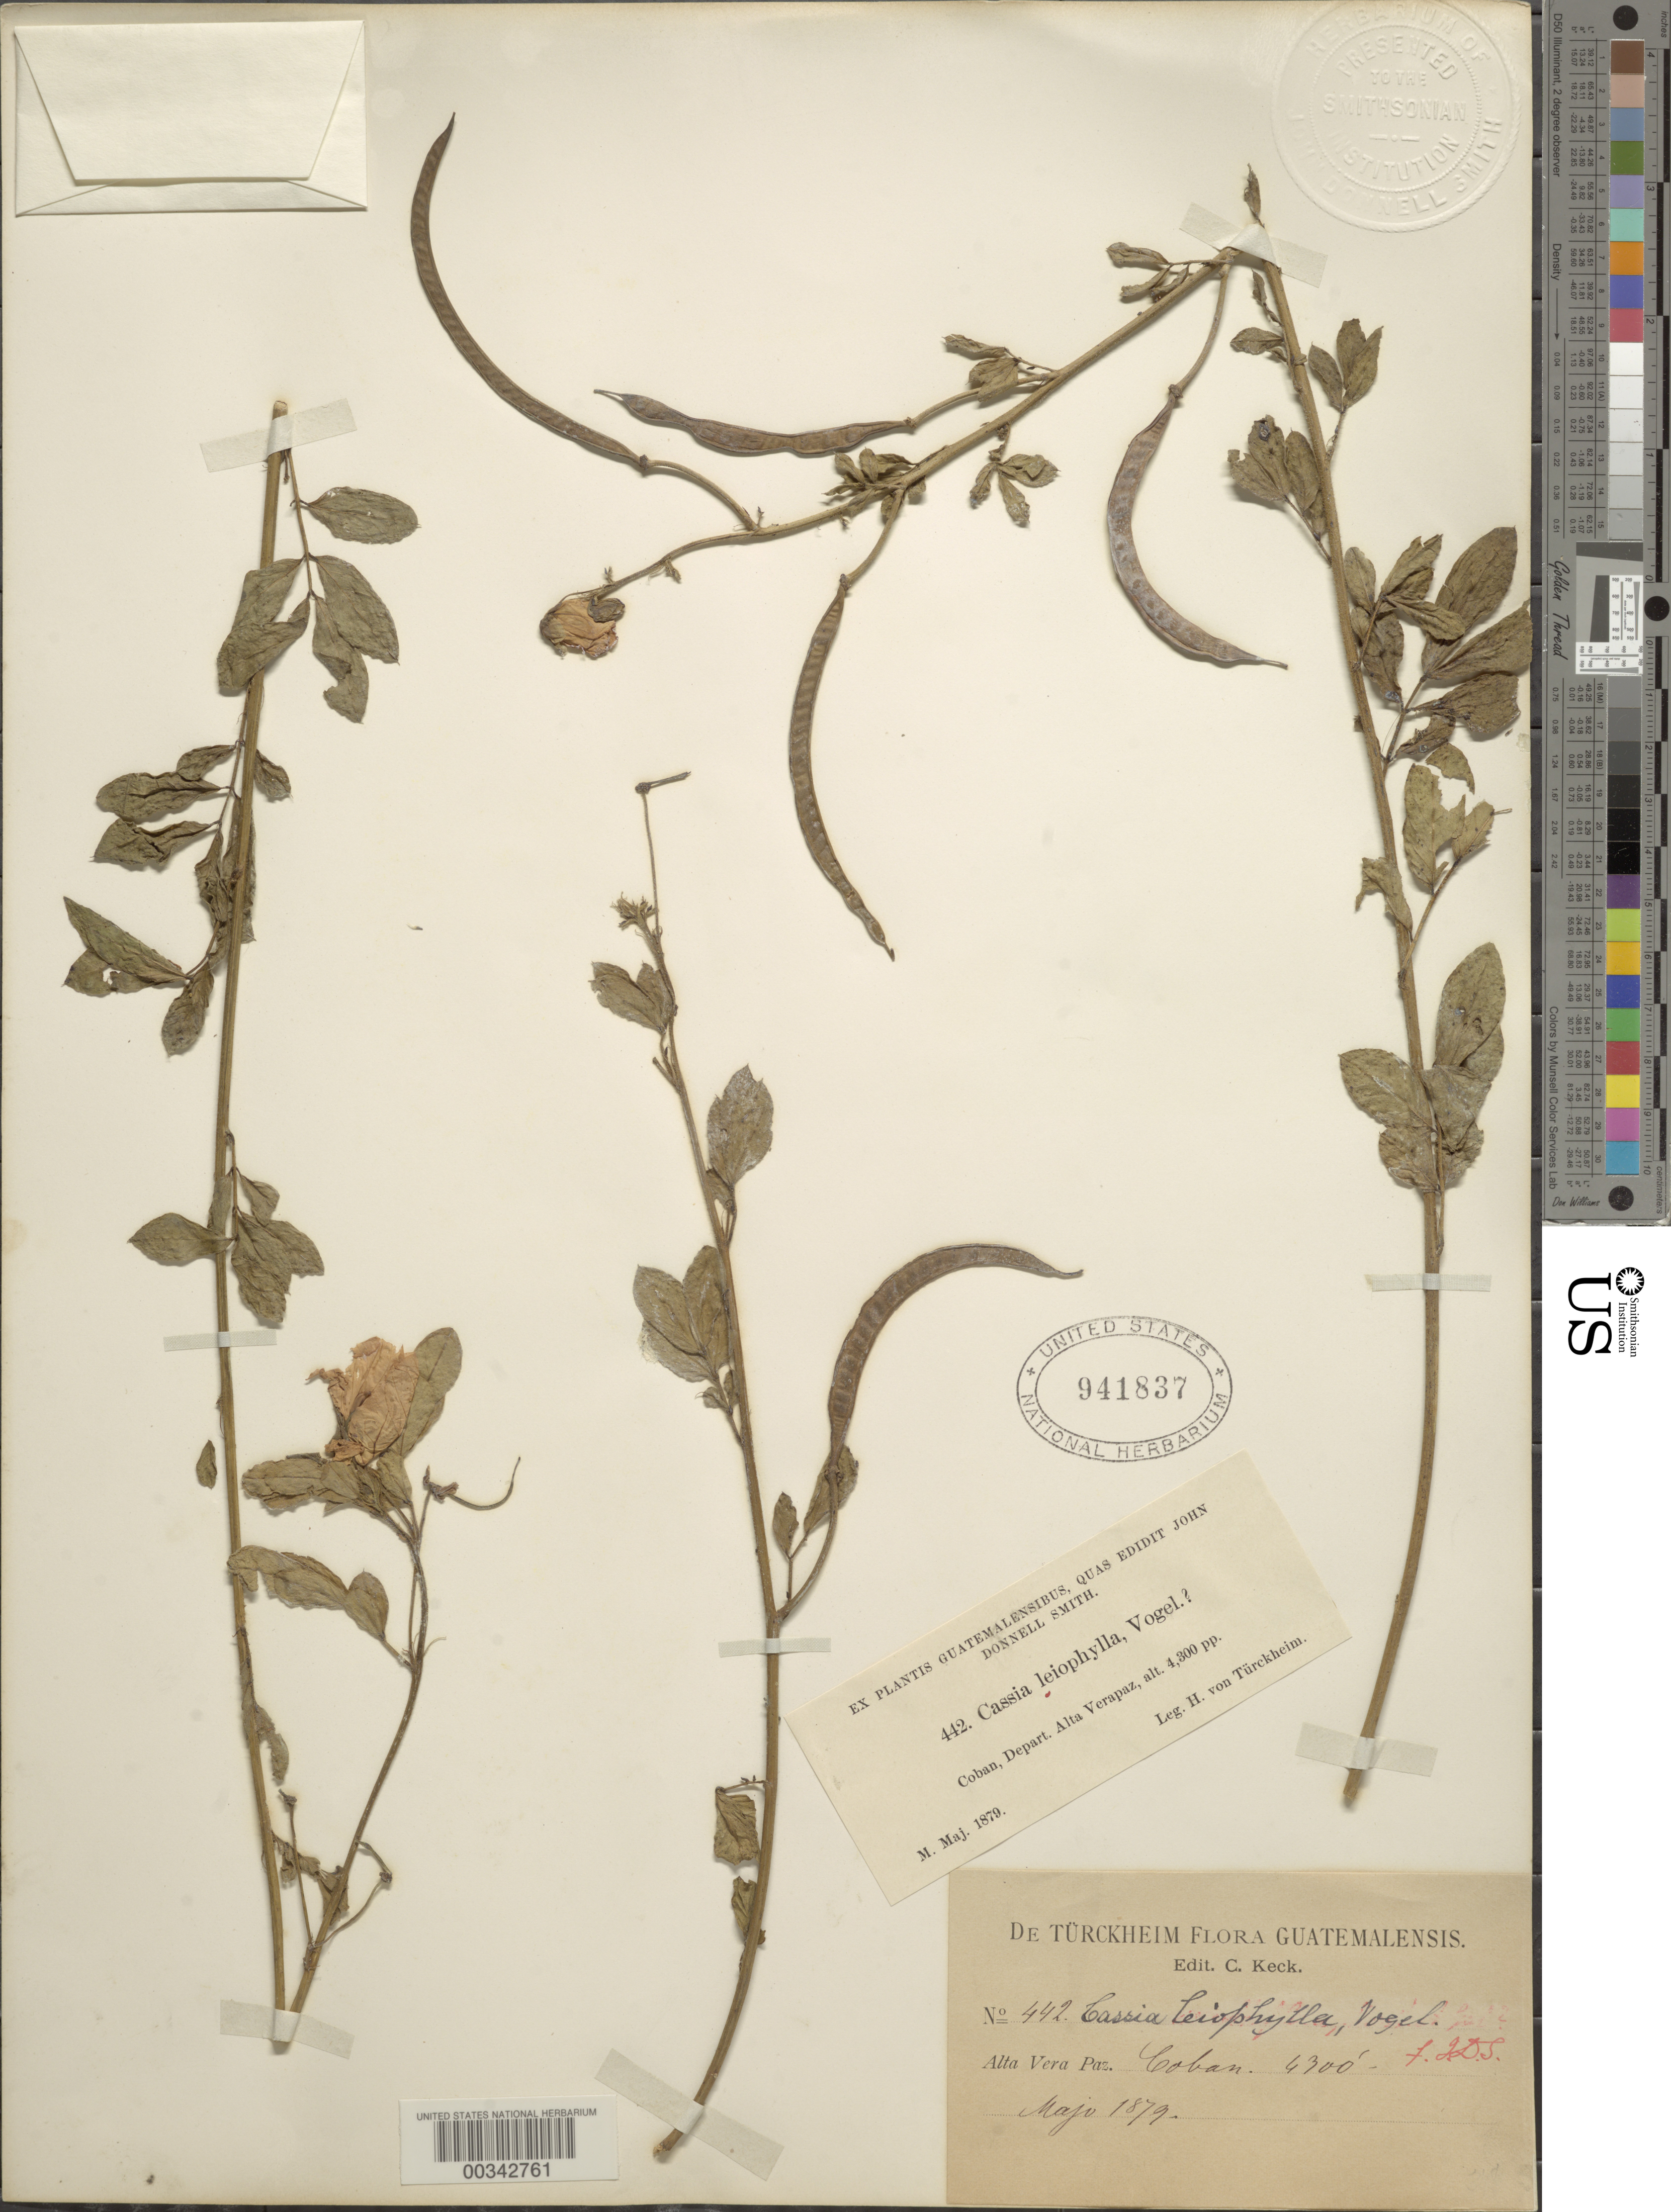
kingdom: Plantae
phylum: Tracheophyta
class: Magnoliopsida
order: Fabales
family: Fabaceae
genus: Senna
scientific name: Senna cobanensis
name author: (Britton) H.S. Irwin & Barneby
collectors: H. von Türckheim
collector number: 442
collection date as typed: May 1879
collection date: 1879-05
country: Guatemala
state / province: Alta Verapaz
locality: Cobán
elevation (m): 1311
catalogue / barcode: US 941837